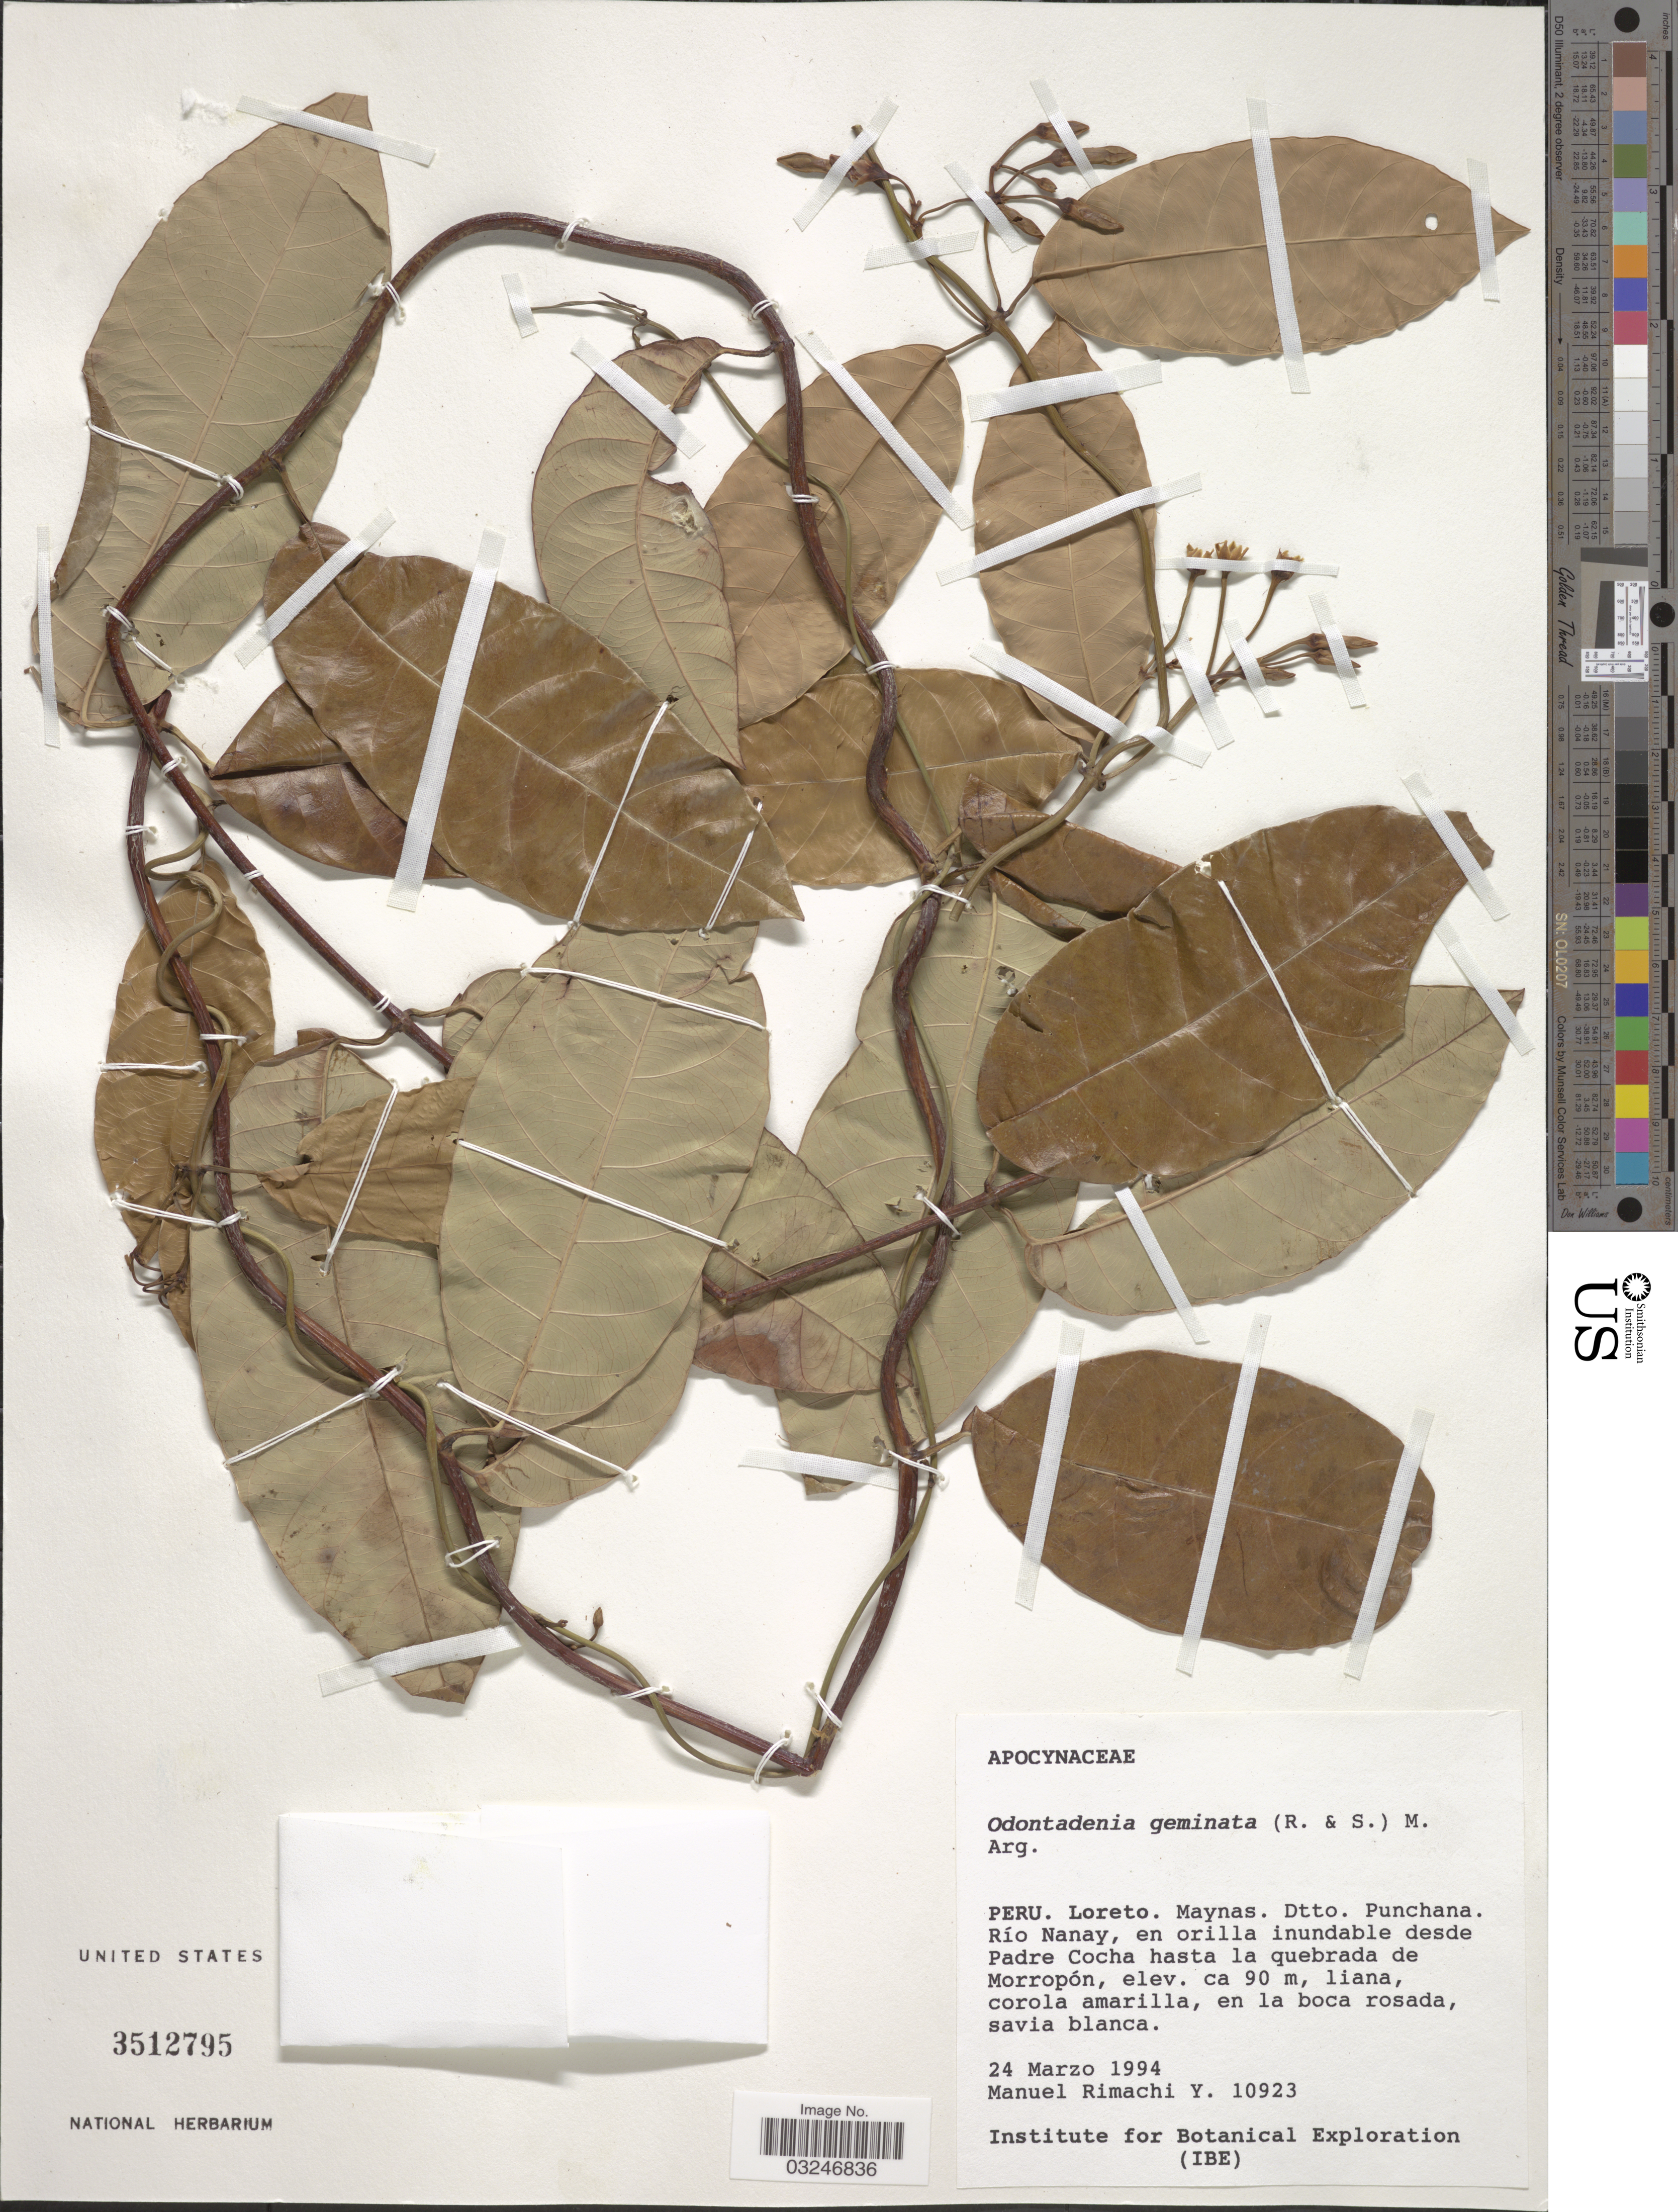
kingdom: Plantae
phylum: Tracheophyta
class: Magnoliopsida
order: Gentianales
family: Apocynaceae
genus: Odontadenia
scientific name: Odontadenia geminata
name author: (Hoffmanns. ex Roem. & Schult.) Müll. Arg.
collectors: M. Rimachi Y.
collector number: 10923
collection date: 1994-03-24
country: Peru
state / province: Loreto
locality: Maynas. Dtto. Punchana. Río Nanay, en orilla inundable desde Padre Cocha hasta la quebrada de Morropón.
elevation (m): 90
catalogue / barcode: US 3512795